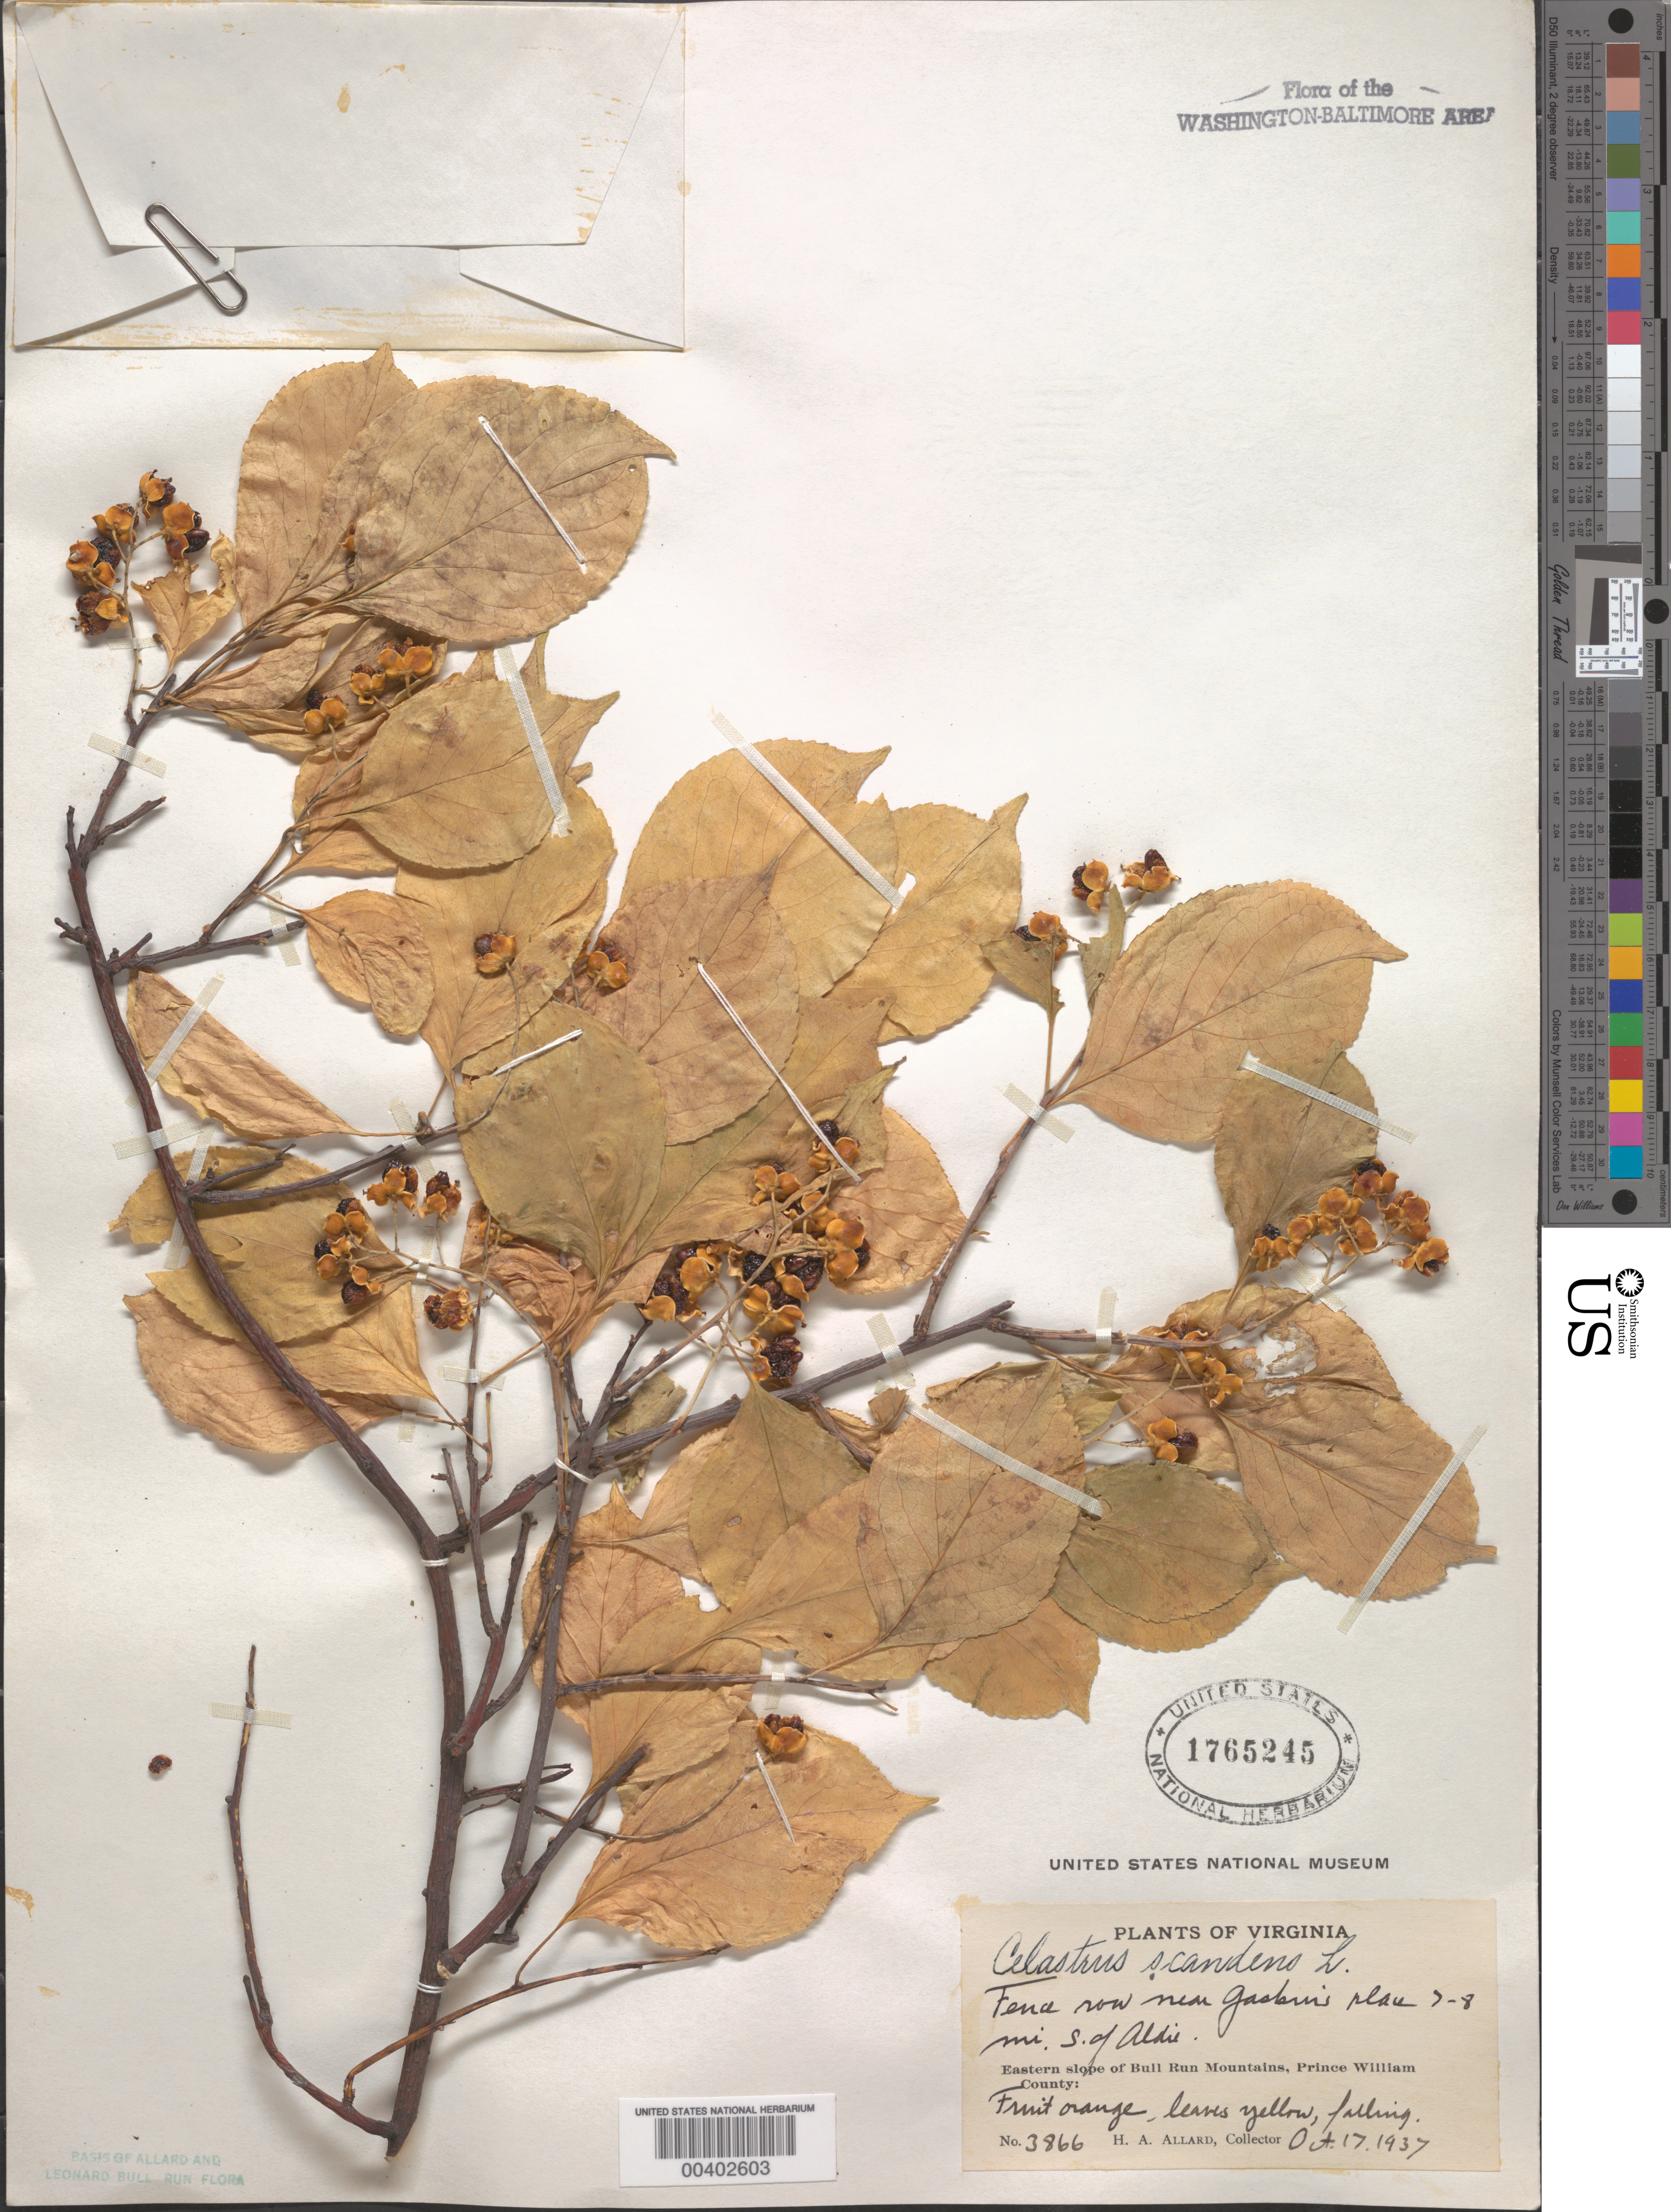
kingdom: Plantae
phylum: Tracheophyta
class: Magnoliopsida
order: Celastrales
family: Celastraceae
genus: Celastrus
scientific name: Celastrus scandens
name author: L.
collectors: H. A. Allard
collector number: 3866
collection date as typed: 17 Oct 1937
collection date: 1937-10-17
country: United States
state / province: Virginia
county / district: Prince William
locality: South of Aldie, Gaskins Place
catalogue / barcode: US 1765245